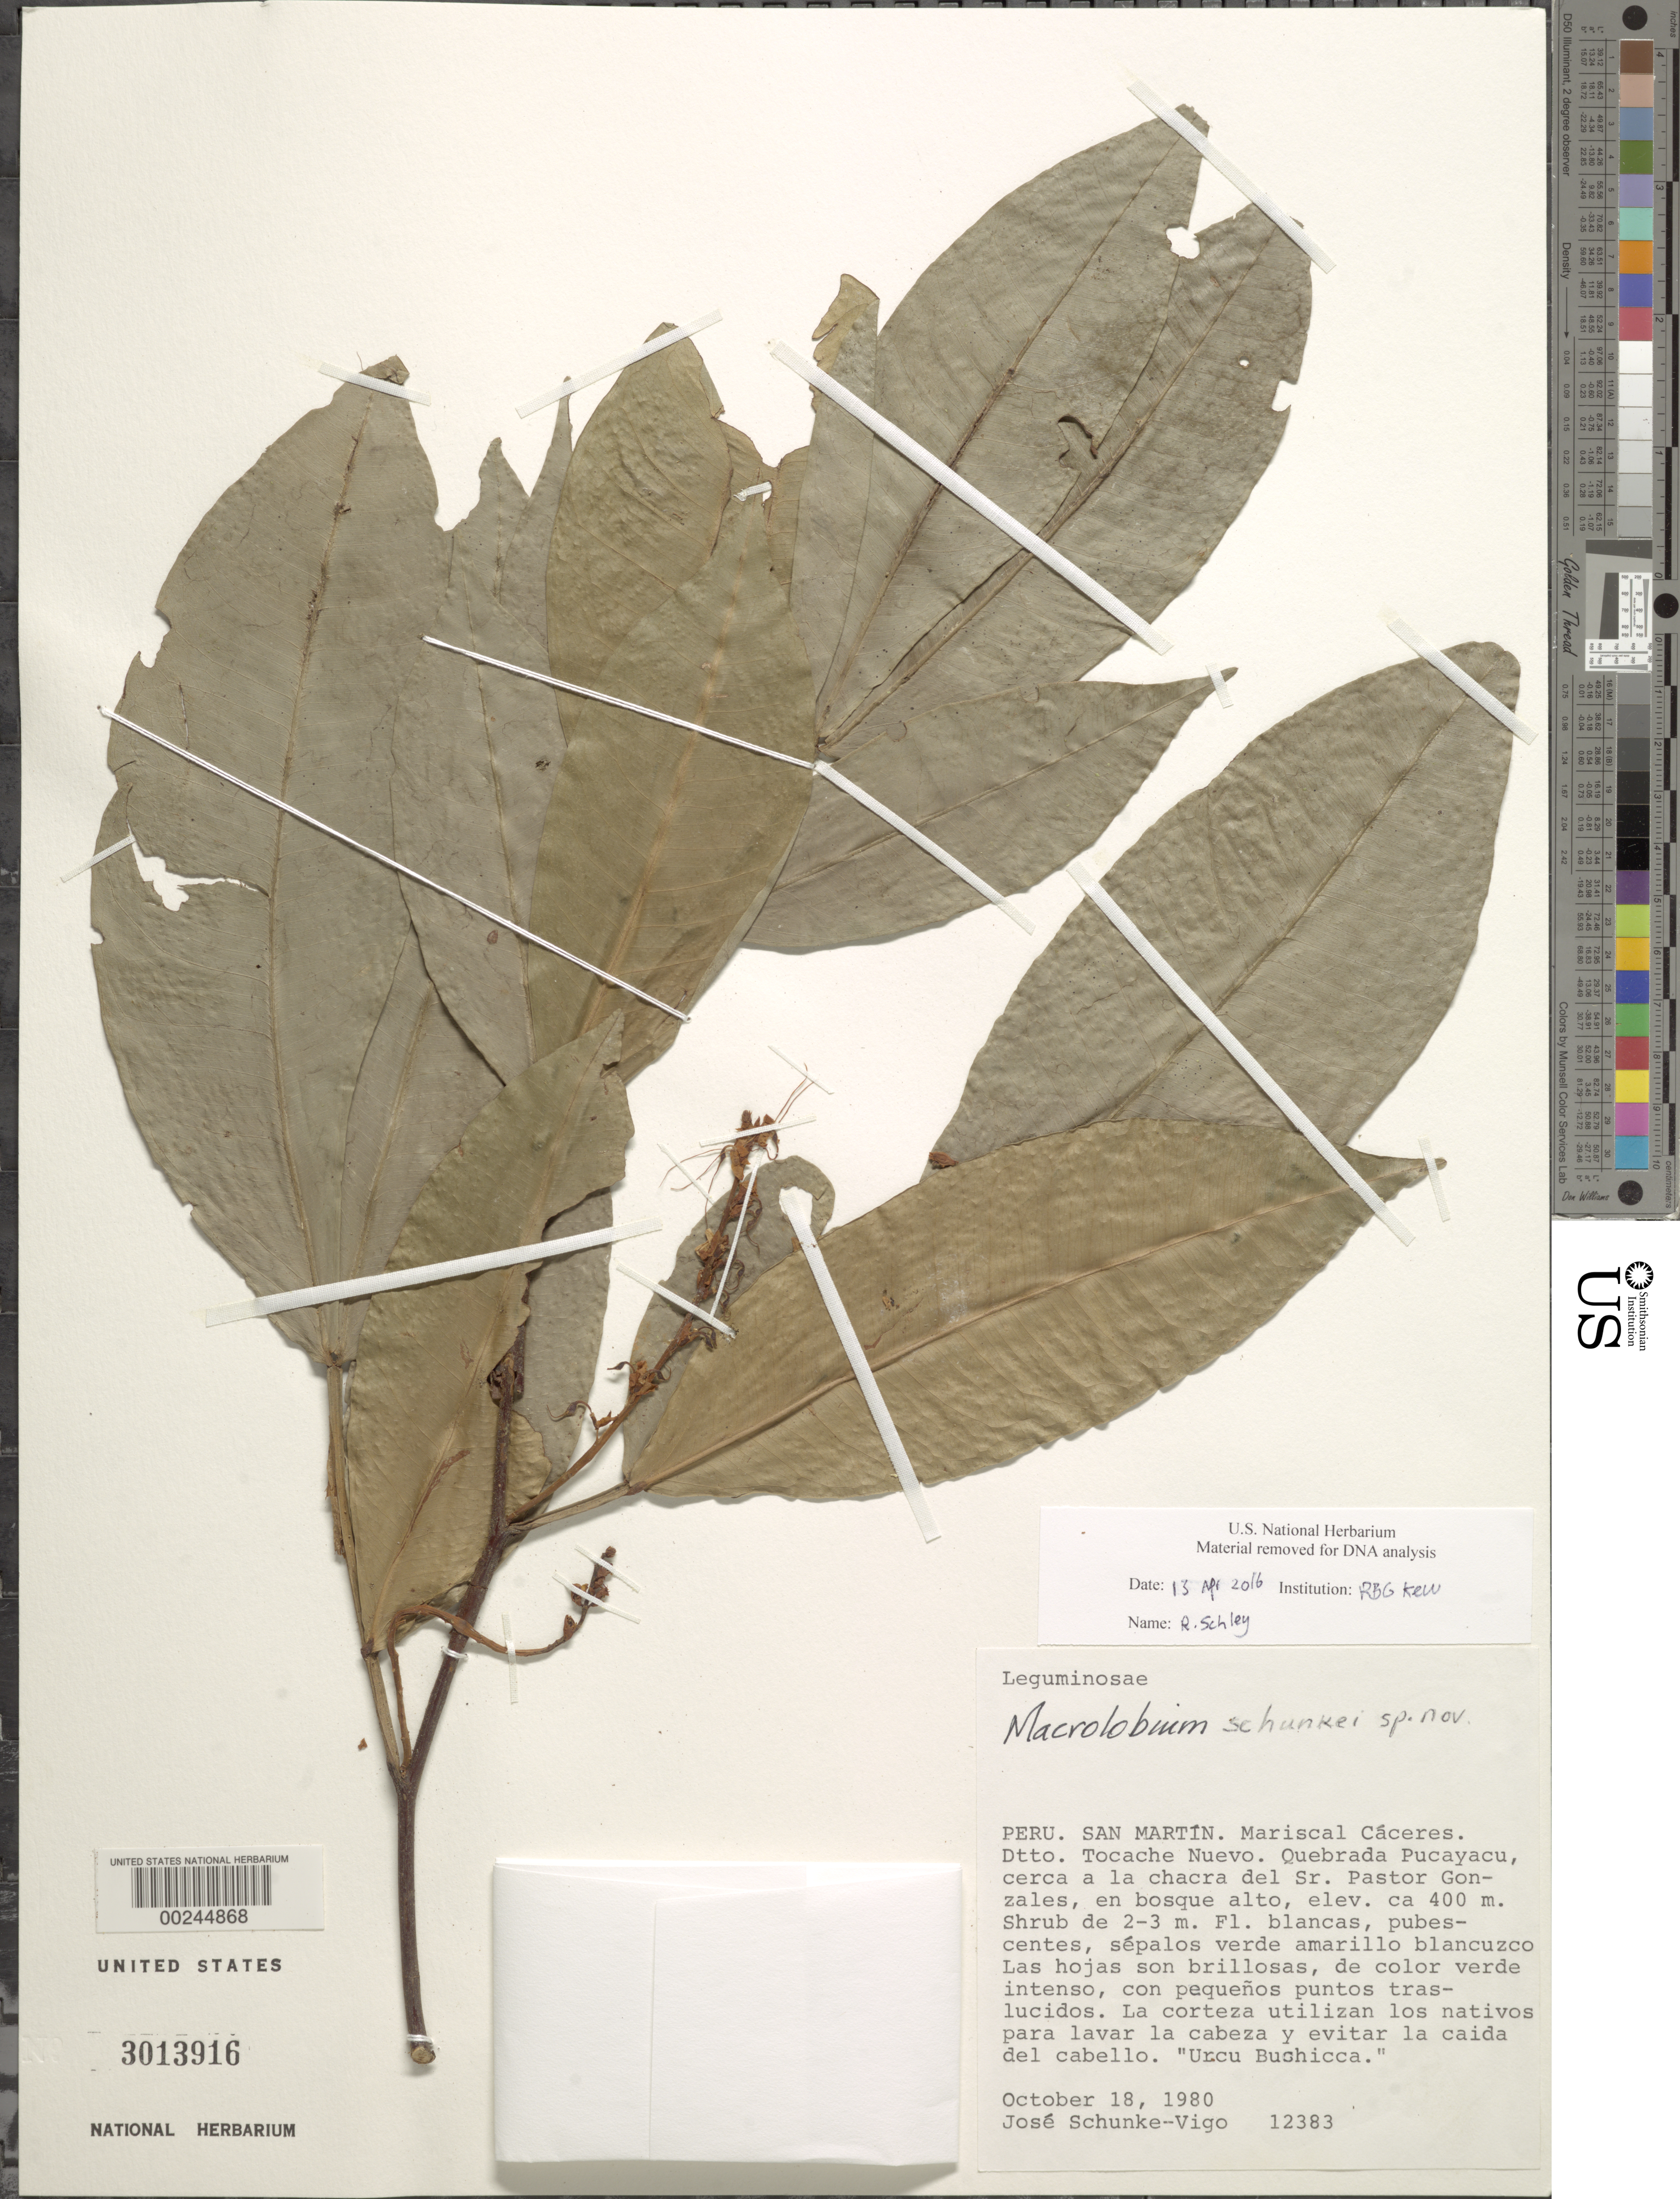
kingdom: Plantae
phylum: Tracheophyta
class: Magnoliopsida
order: Fabales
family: Fabaceae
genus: Macrolobium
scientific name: Macrolobium sp.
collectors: J. Schunke Vigo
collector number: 12383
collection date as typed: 18 Oct 1980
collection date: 1980-10-18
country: Peru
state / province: San Martín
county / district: Mariscal Cáceres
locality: Dtto. tocache nuevo; quebrada pucayacu, ca plantation of sr. pastor gonzales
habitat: Tall forest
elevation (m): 400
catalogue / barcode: US 3013916